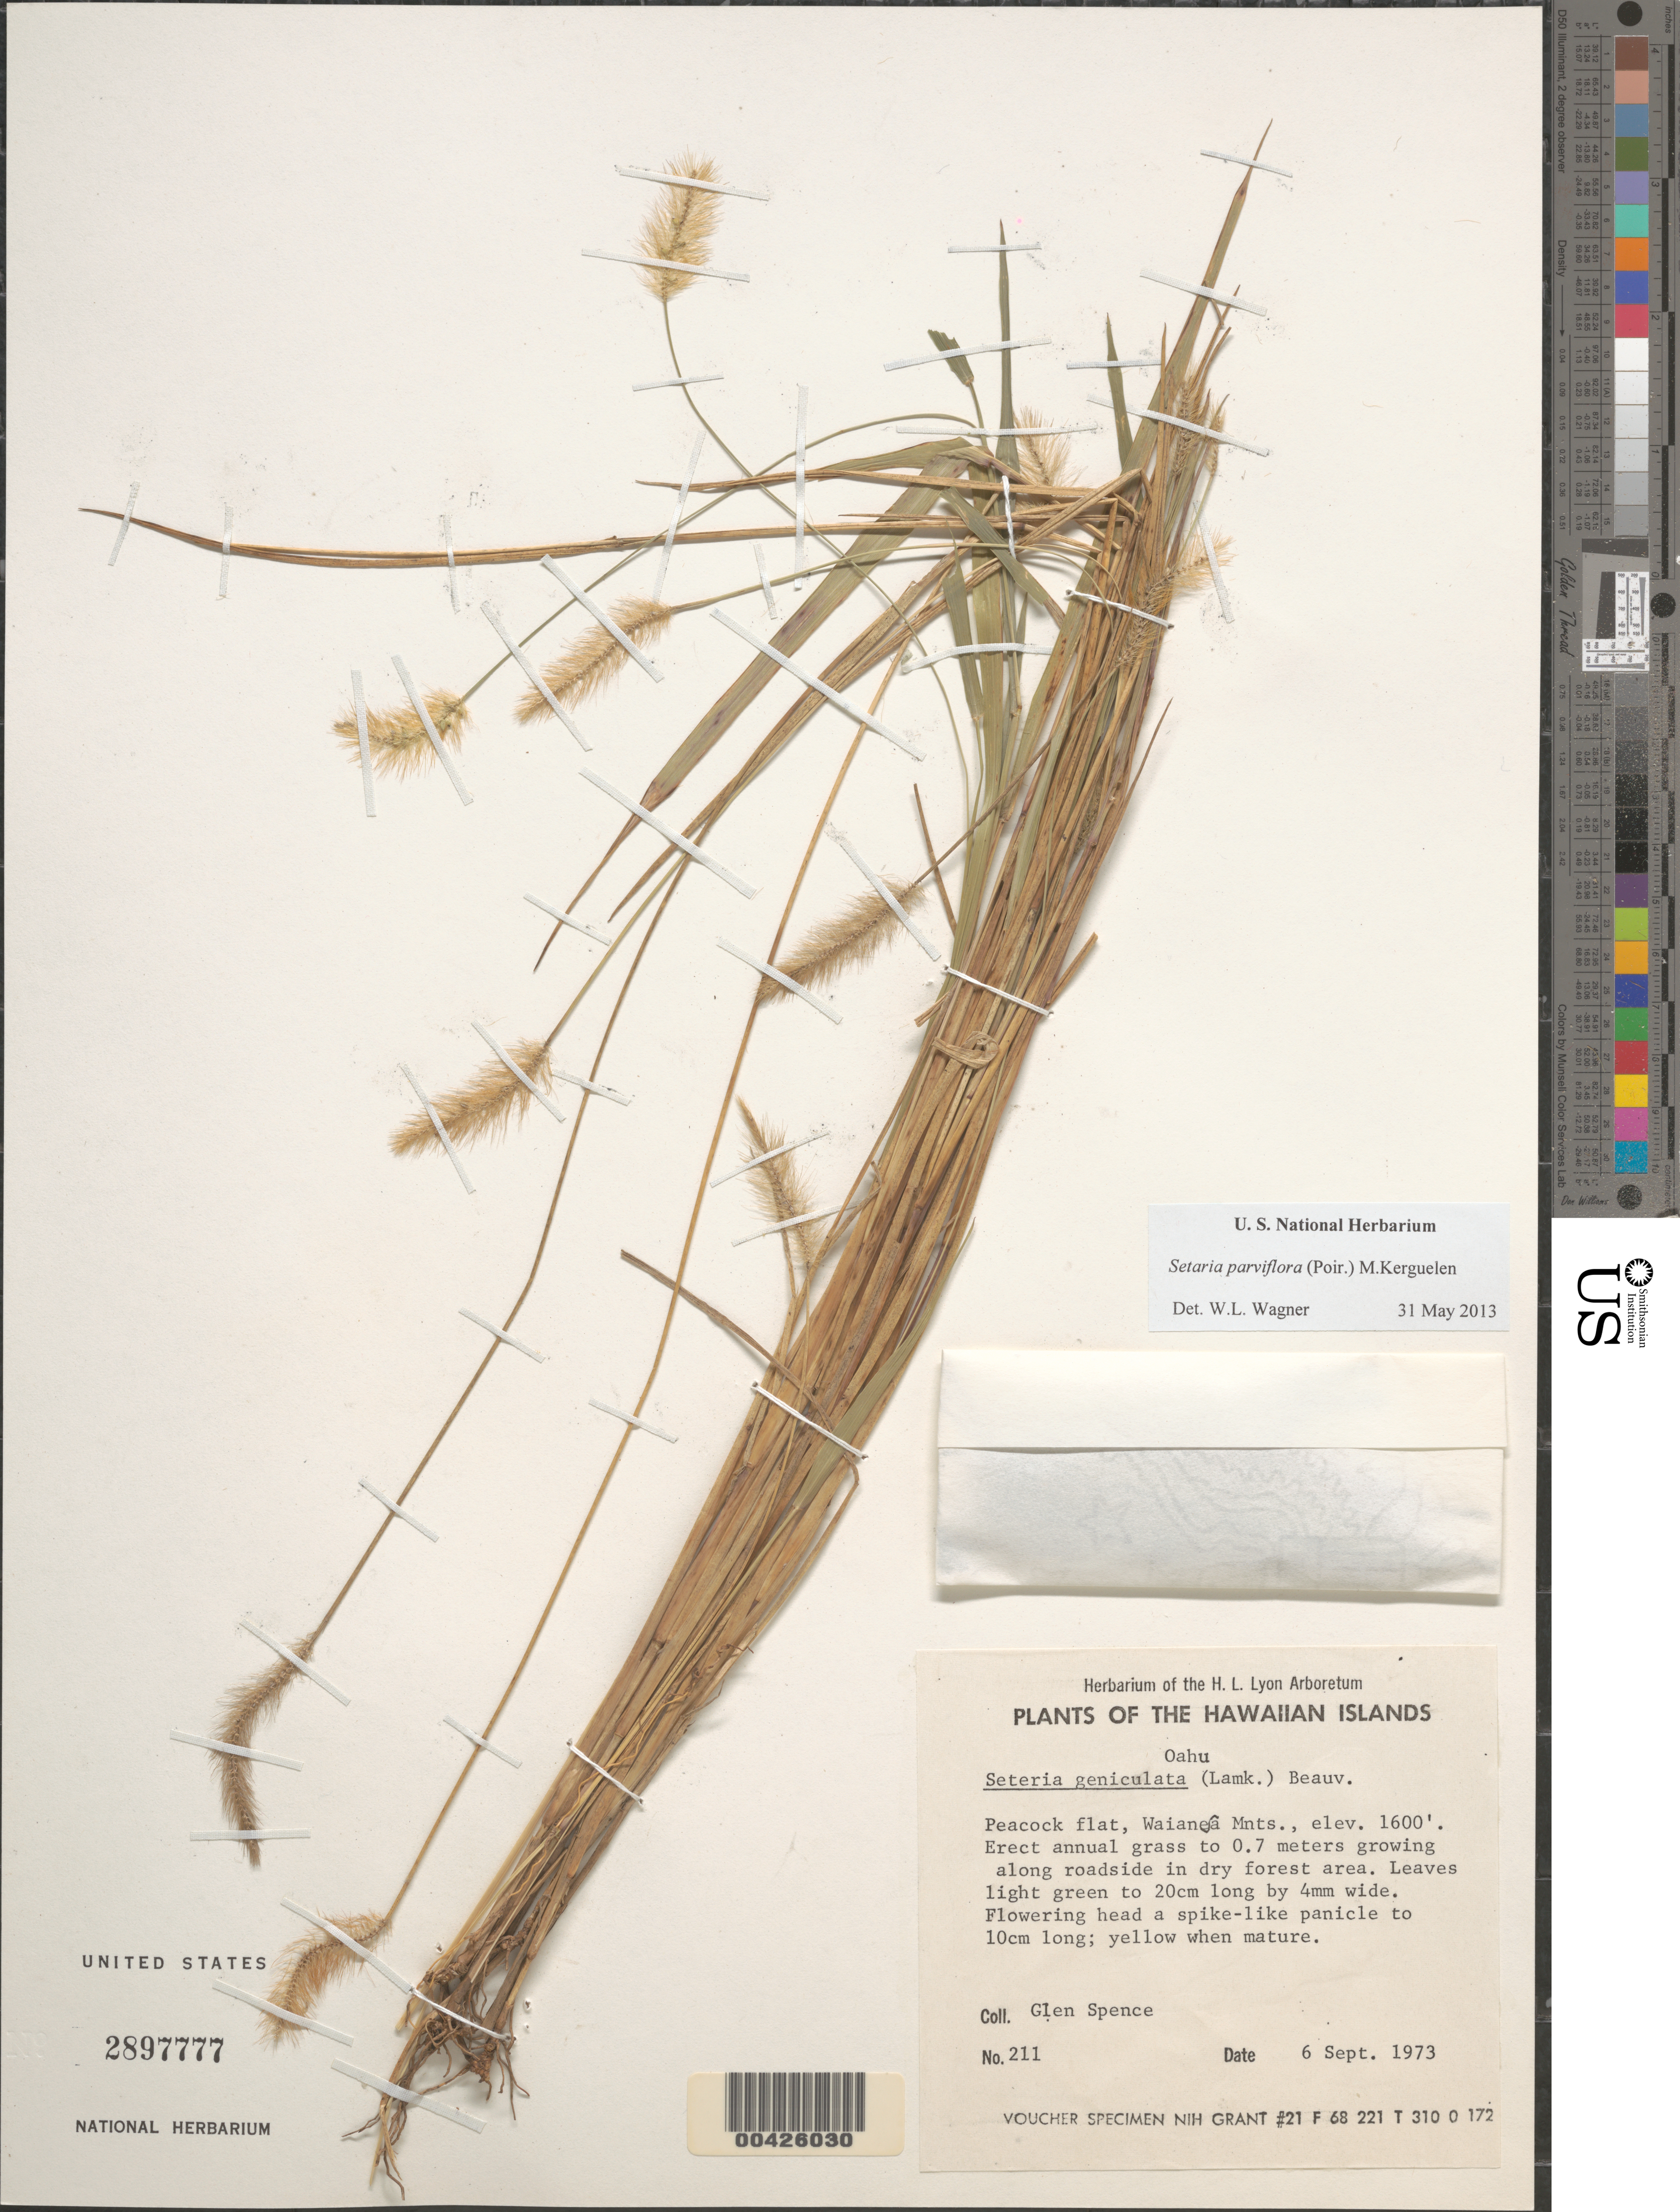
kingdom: Plantae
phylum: Tracheophyta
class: Liliopsida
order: Poales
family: Poaceae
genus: Setaria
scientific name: Setaria parviflora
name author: (Poir.) Kerguélen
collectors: G. Spence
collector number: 211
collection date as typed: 6 Sep 1973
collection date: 1973-09-06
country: United States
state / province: Hawaii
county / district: Honolulu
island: Oahu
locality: Peacock flat, Waianae Mnts.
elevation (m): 488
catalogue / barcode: US 2897777